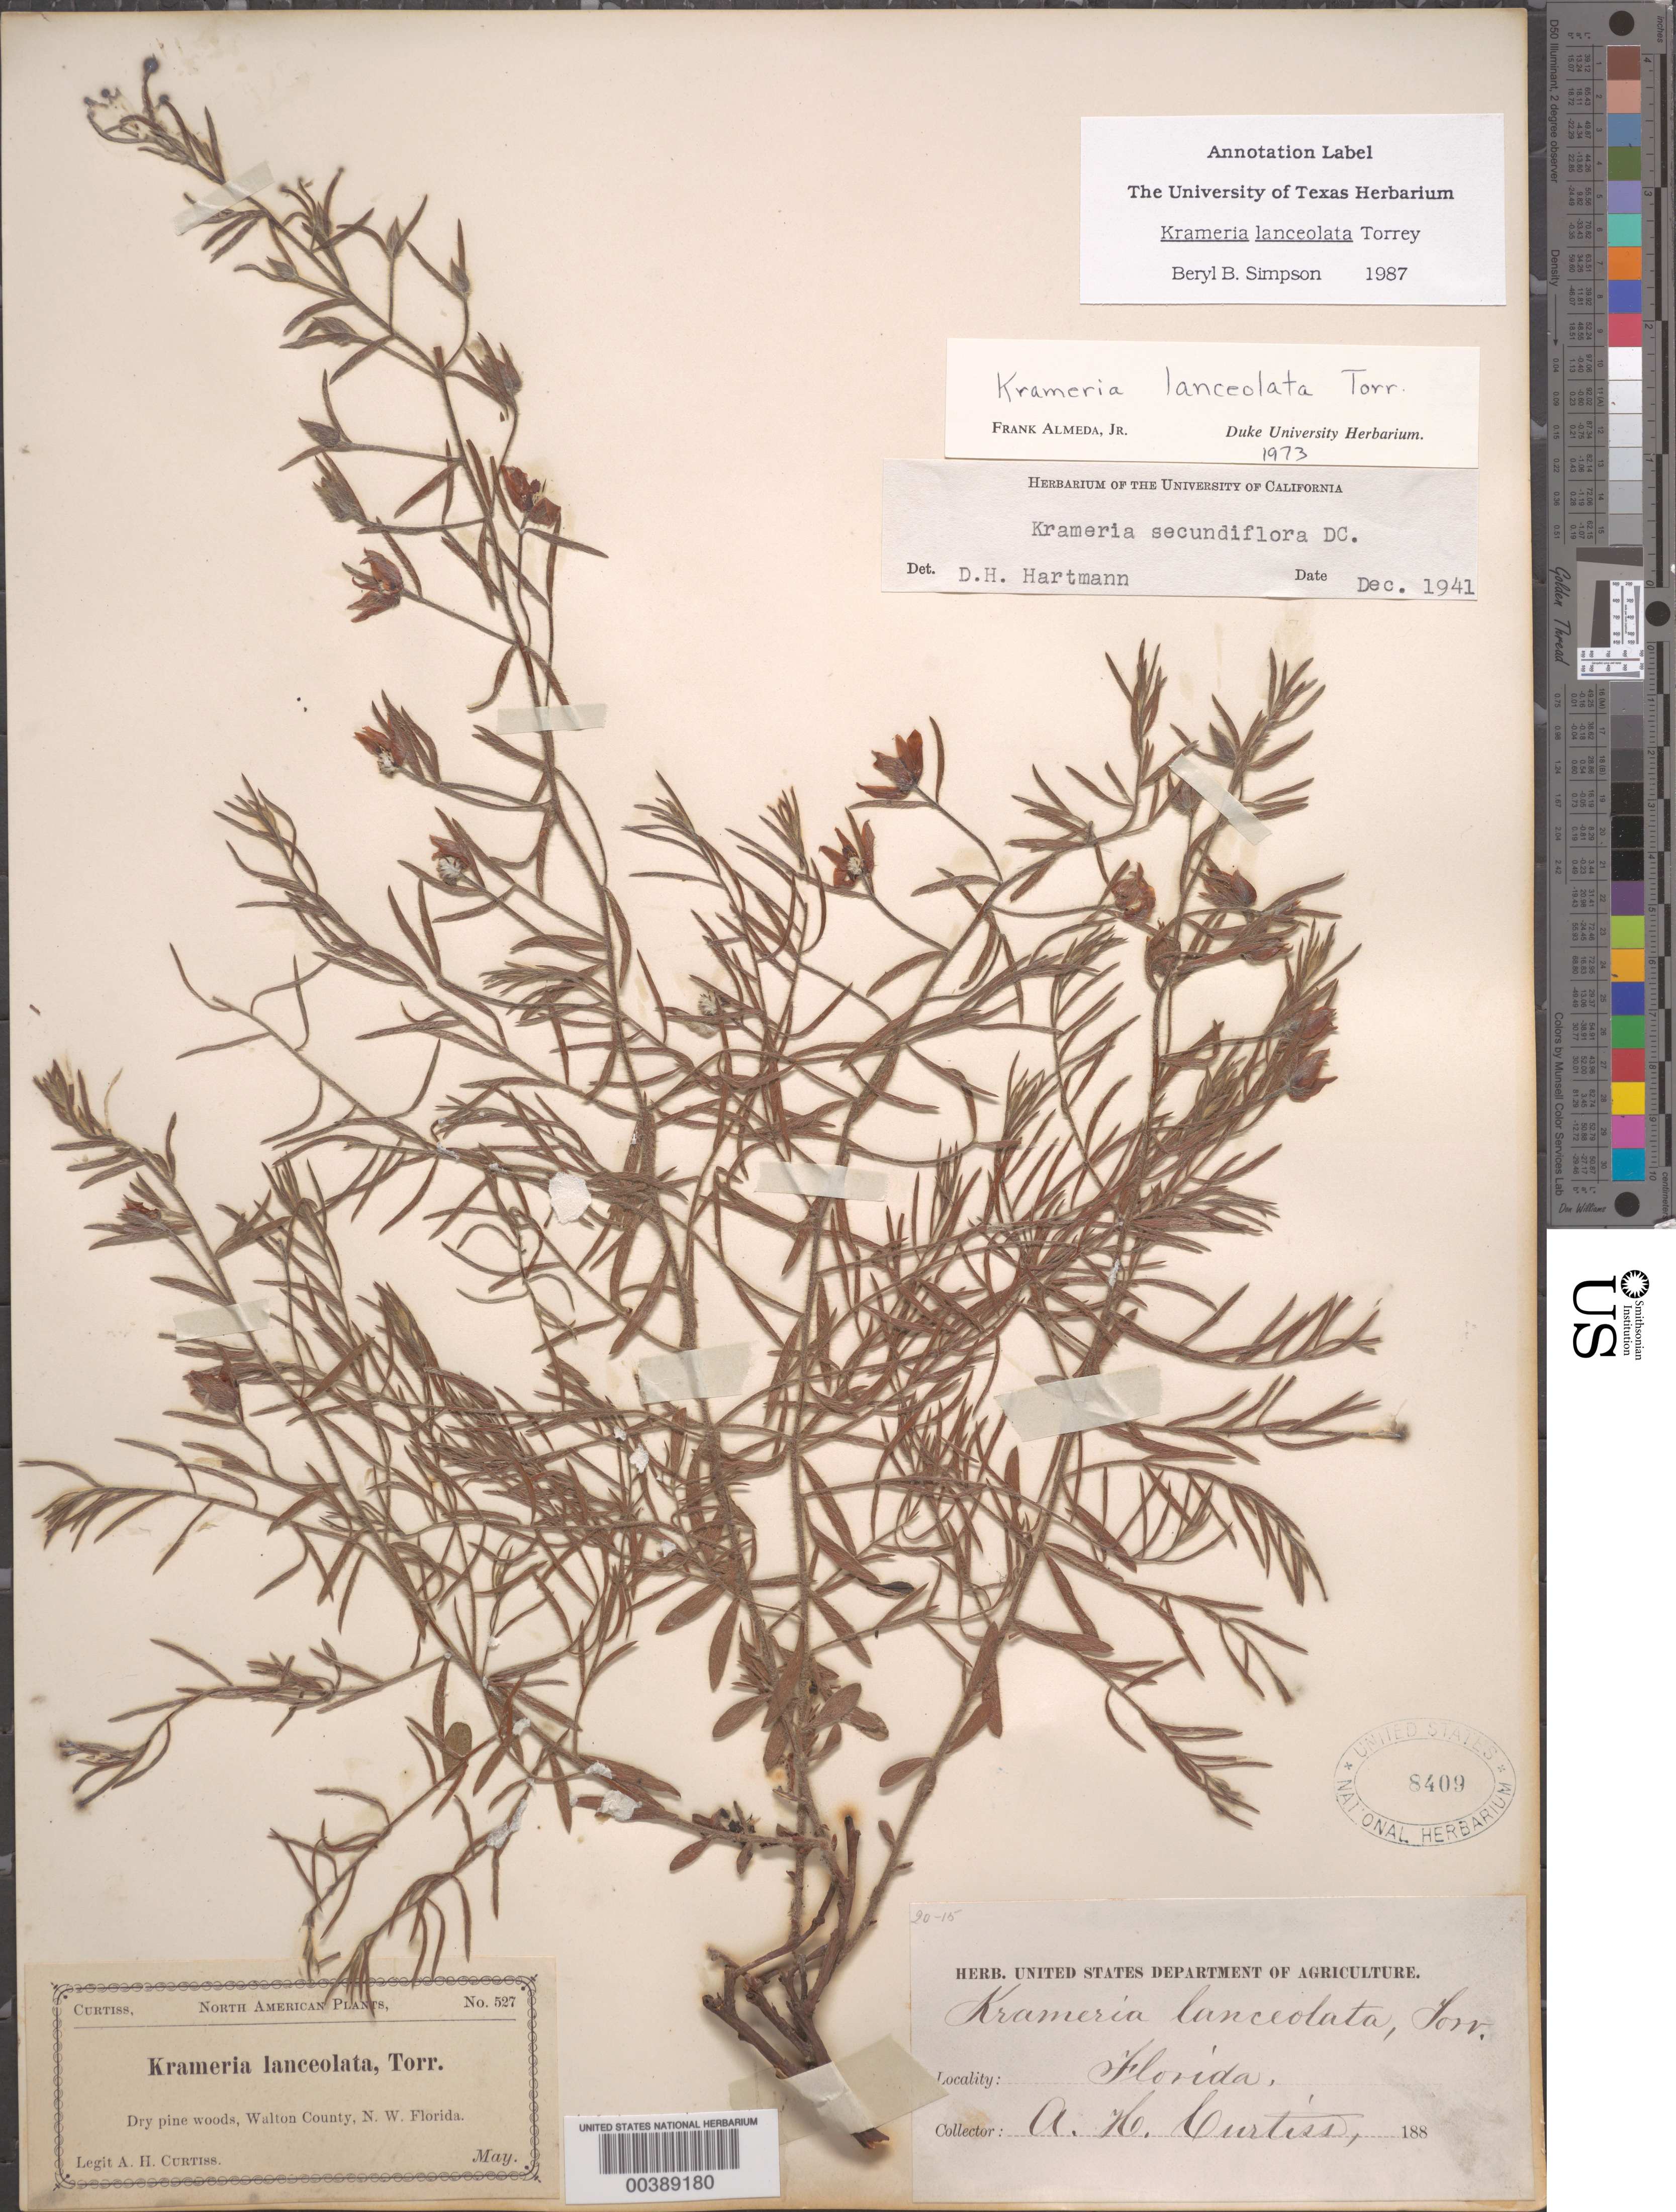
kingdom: Plantae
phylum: Tracheophyta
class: Magnoliopsida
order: Zygophyllales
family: Krameriaceae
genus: Krameria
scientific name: Krameria lanceolata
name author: Torr.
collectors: A. H. Curtiss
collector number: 527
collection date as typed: May 188-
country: United States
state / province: Florida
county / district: Walton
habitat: Dry woods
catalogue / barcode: US 8409